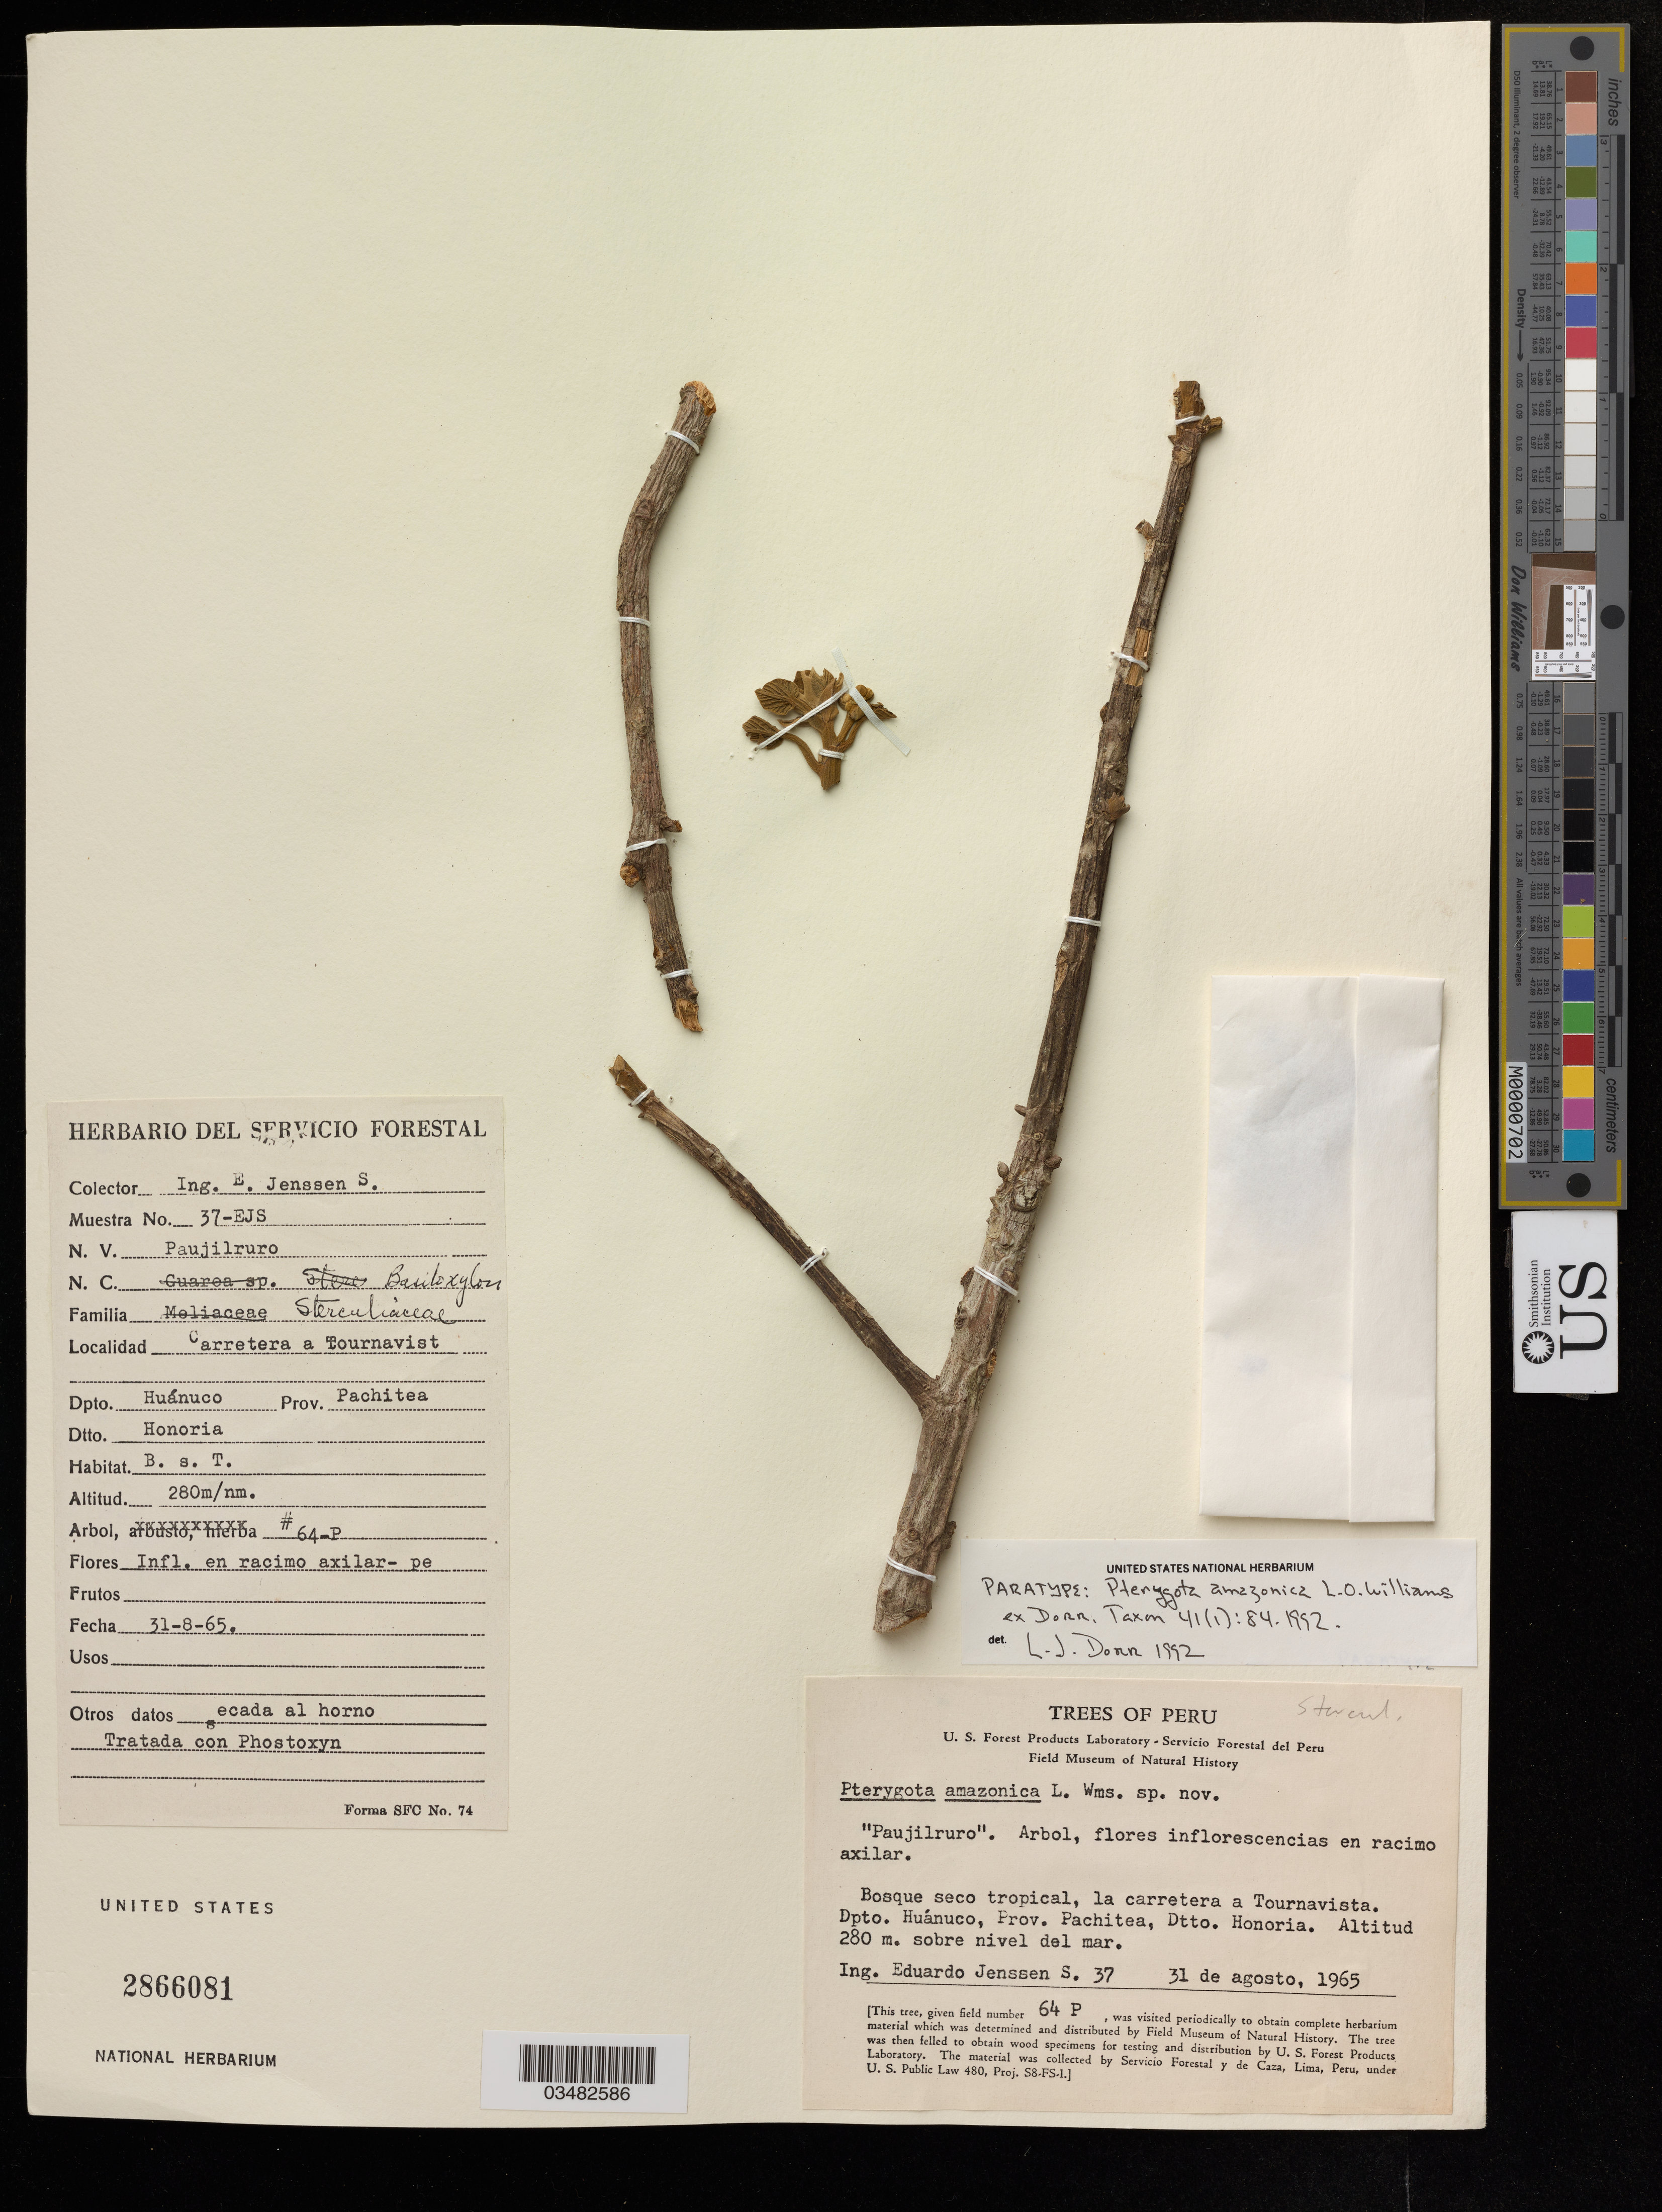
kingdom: Plantae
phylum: Tracheophyta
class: Magnoliopsida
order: Malvales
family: Malvaceae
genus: Pterygota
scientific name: Pterygota amazonica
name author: L.O. Williams ex Dorr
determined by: Dorr, Laurence J., Curator (BOT), Smithsonian Institution - National Museum of Natural History (UNITED STATES)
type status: Paratype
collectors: E. Jenssen S.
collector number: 37-EJS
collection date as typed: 31 de agosto, 1965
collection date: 1965-08-31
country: Peru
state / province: Huánuco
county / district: Pachitea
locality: la carretera a Tournavista. sobre nivel del mar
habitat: bosque seco tropical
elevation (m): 280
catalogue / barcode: US 2866081